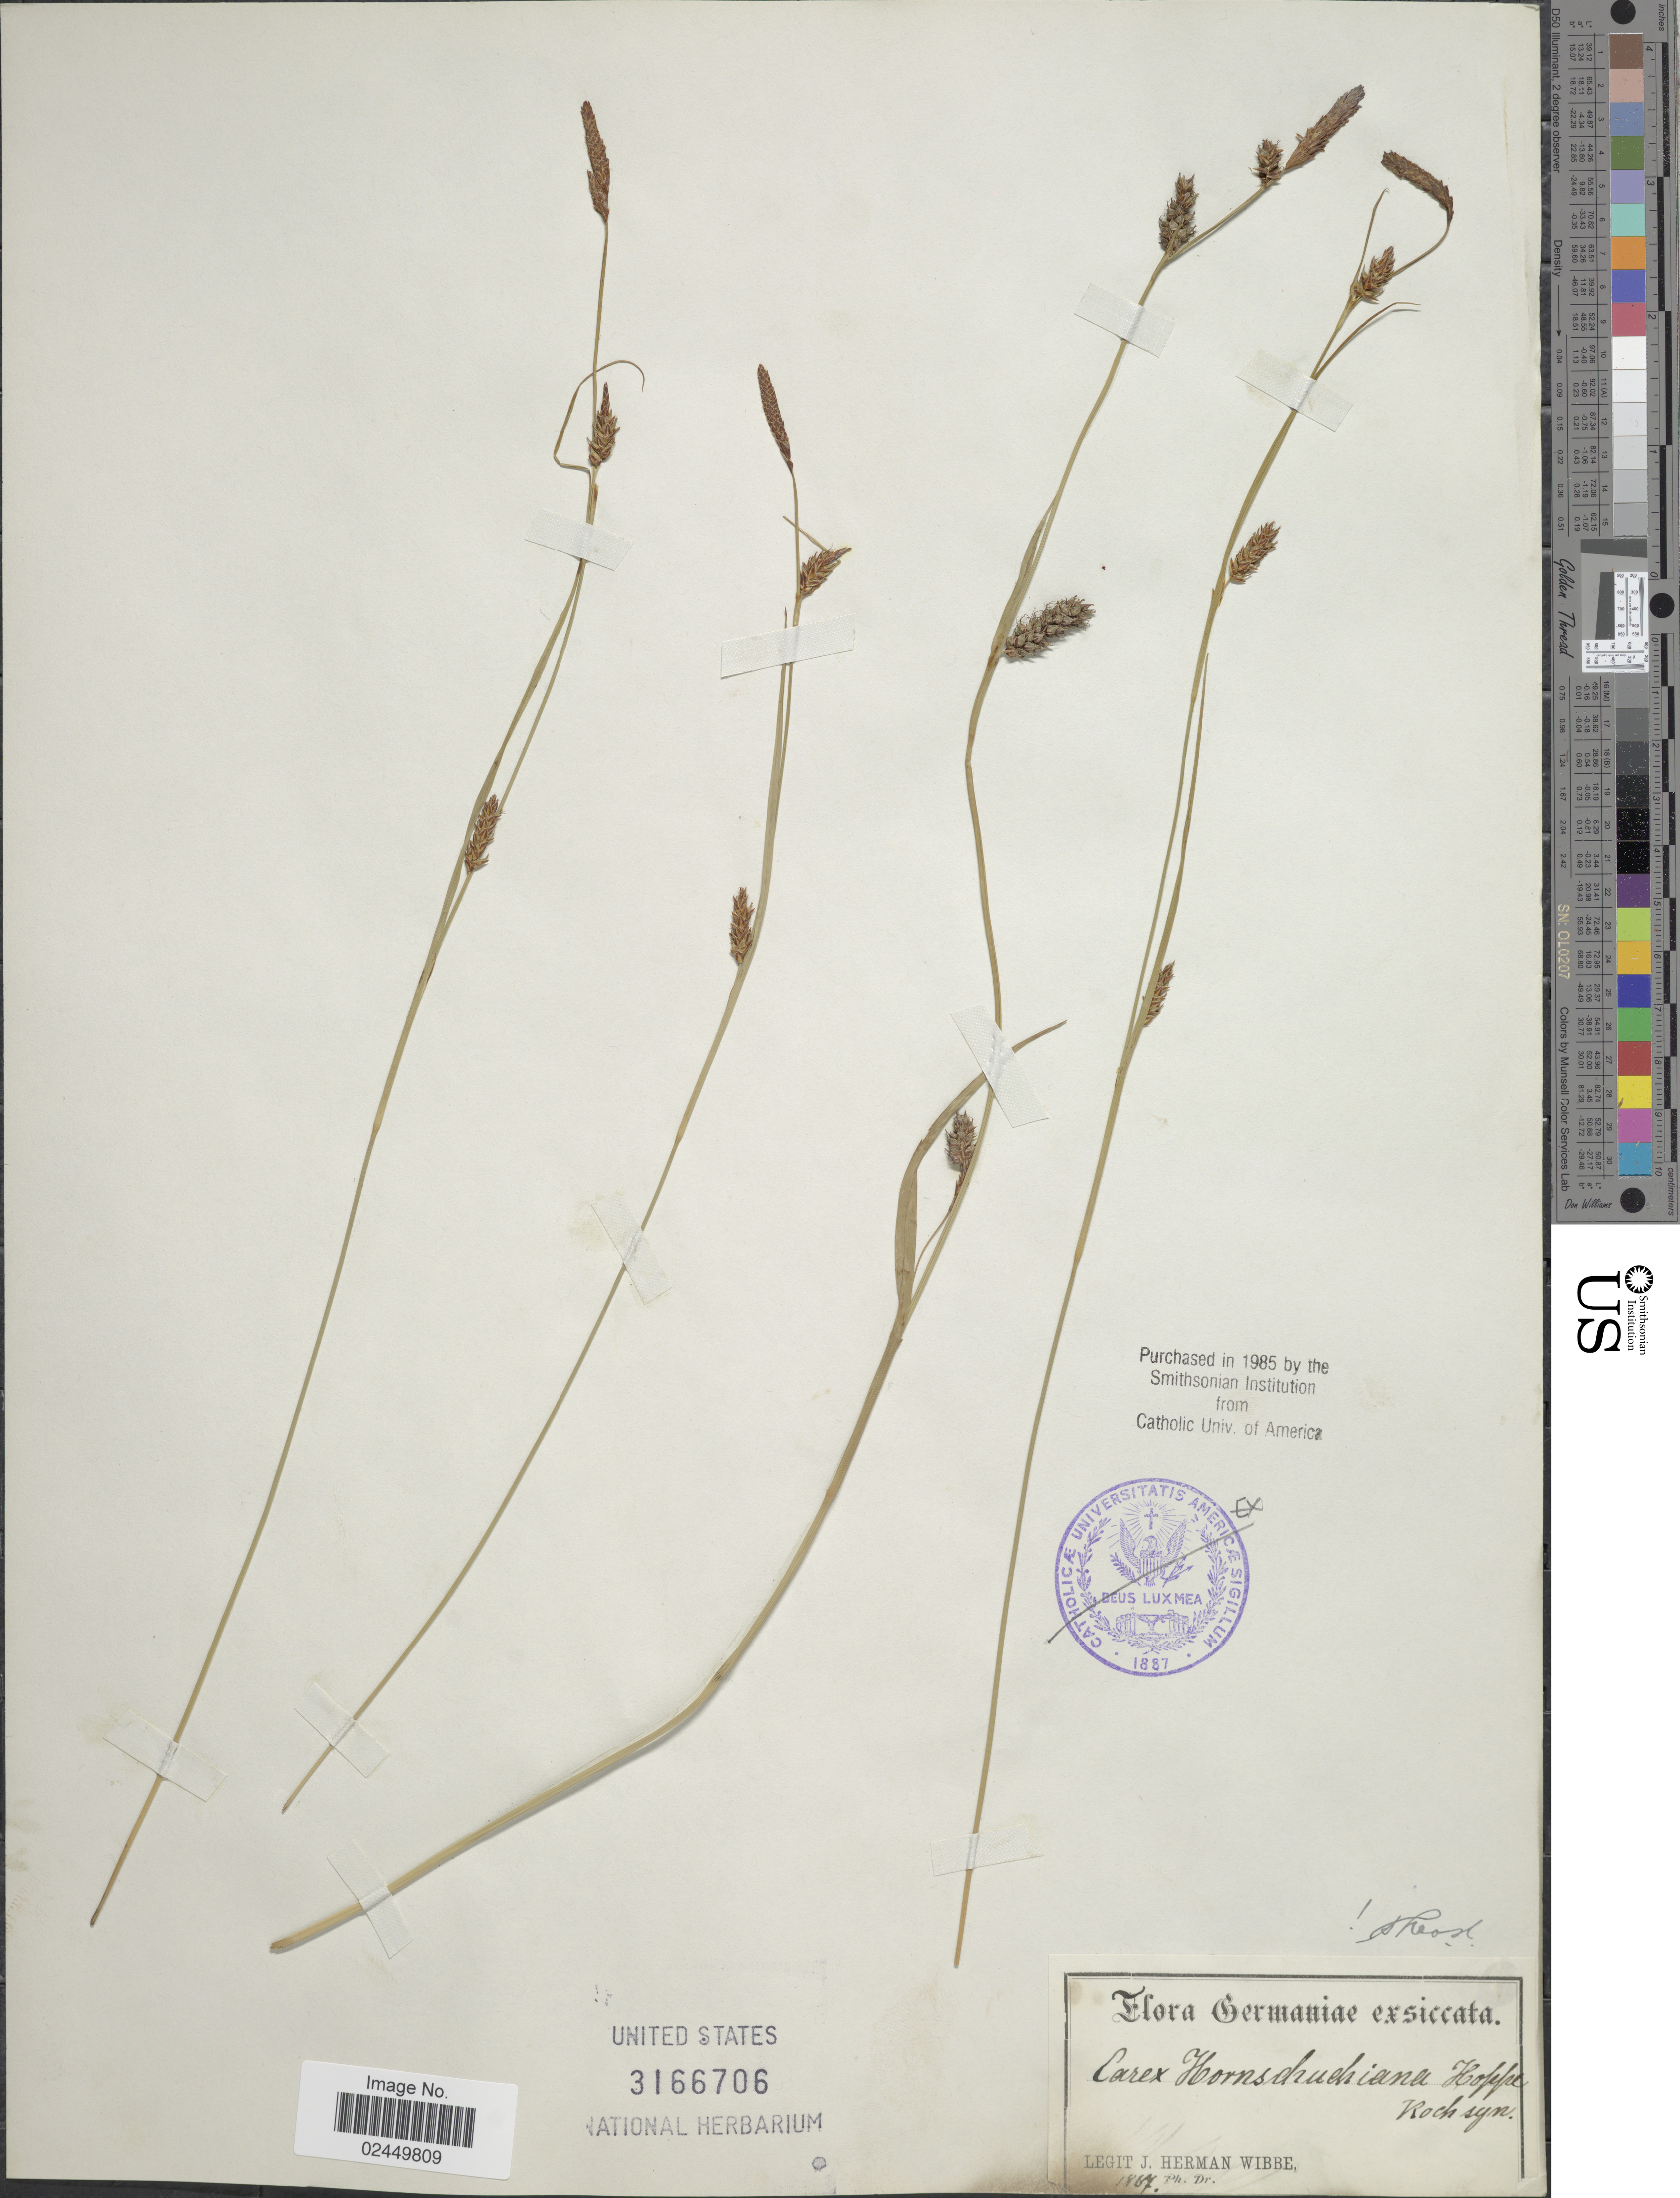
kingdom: Plantae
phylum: Tracheophyta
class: Liliopsida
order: Poales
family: Cyperaceae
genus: Carex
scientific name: Carex hostiana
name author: DC.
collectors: J. Wibbe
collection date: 1867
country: Germany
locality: Germaniae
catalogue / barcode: US 3166706